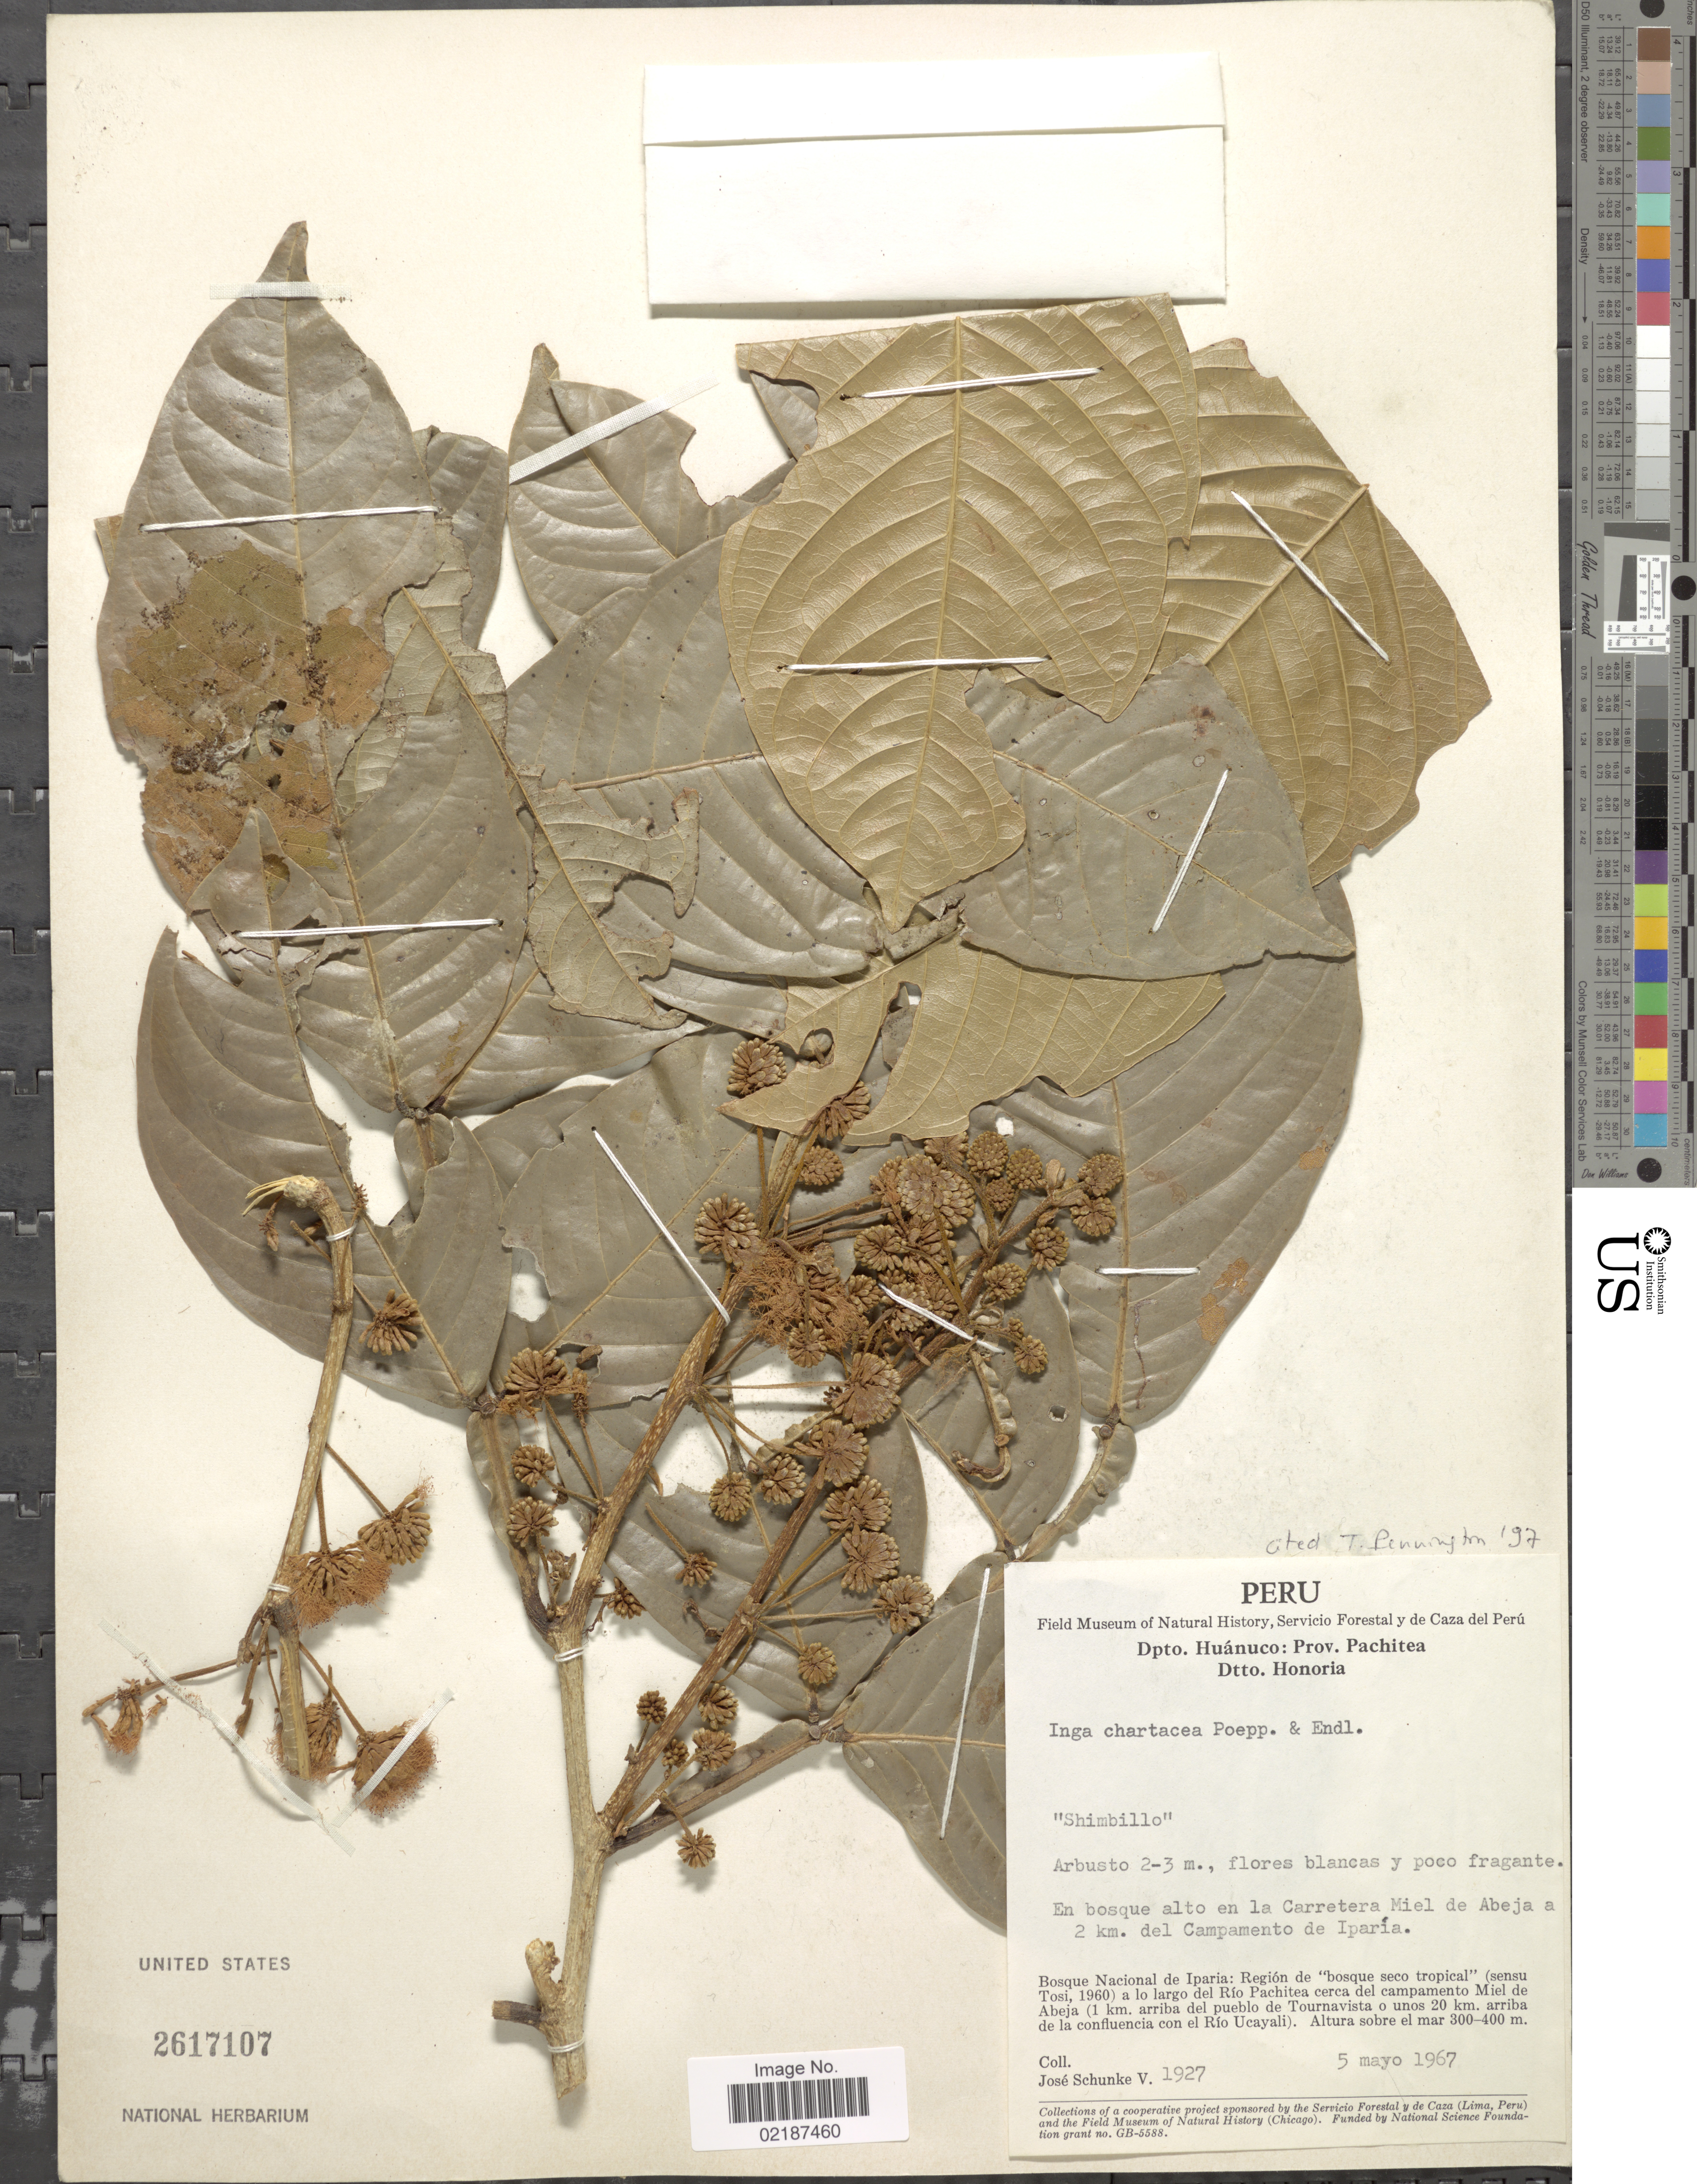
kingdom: Plantae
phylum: Tracheophyta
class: Magnoliopsida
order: Fabales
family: Fabaceae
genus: Inga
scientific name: Inga chartacea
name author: Poepp. & Endl.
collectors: J. Schunke Vigo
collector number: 1927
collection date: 1967-05-05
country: Peru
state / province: Huánuco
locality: Dpto. Huanuco: Prov. Pachitea. Dtto. Honoria. A 2 km del Campamento de Iparia, Bosque Nacional de Iparia: Region de "bosque seco tropical" ( sensu Tosi, 1960) a lo largo del Rio Pachitea cerca del campamento Miel de Abeja (1 km. arriba del pueblo de Tournavista o unos 20 km. arriba de la confluencia con el Rio Ucayali)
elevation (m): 300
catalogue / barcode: US 2617107